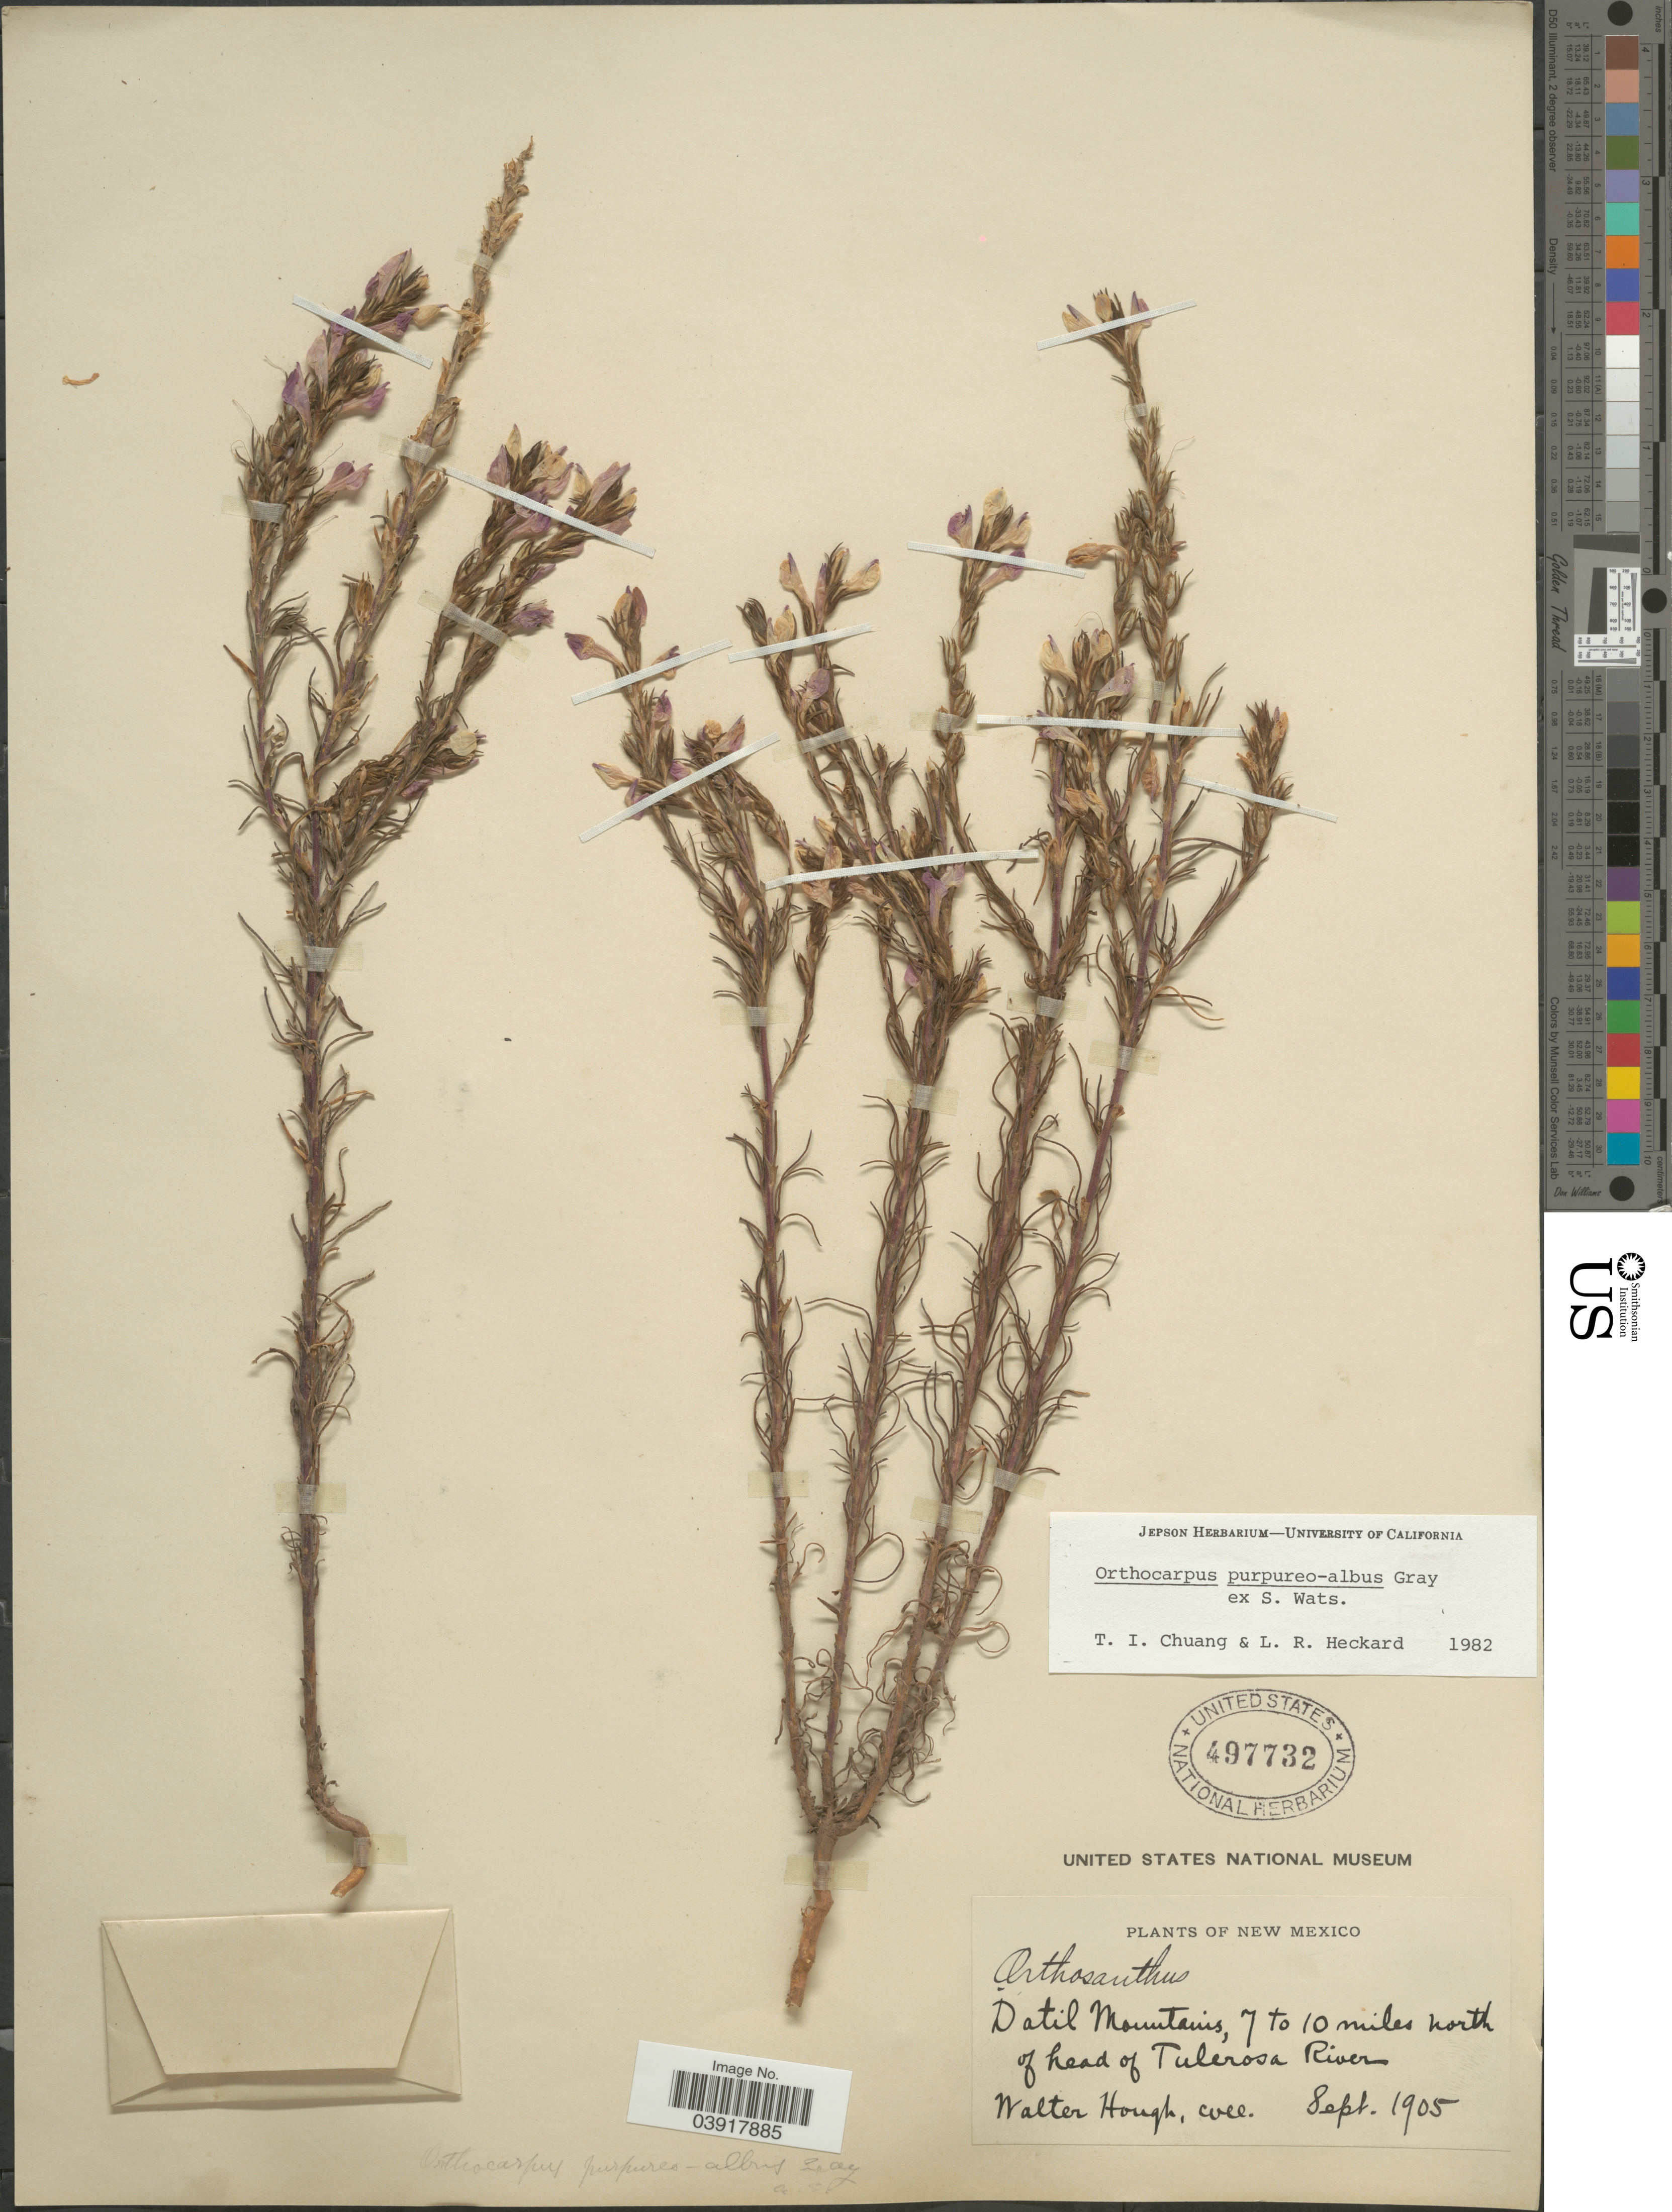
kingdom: Plantae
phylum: Tracheophyta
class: Magnoliopsida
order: Lamiales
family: Orobanchaceae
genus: Orthocarpus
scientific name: Orthocarpus purpureo-albus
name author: A. Gray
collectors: W. Hough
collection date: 1905-09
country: United States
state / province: New Mexico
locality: Datil Mountains, 7 to 10 miles north of head of Tulerosa River.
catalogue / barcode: US 497732